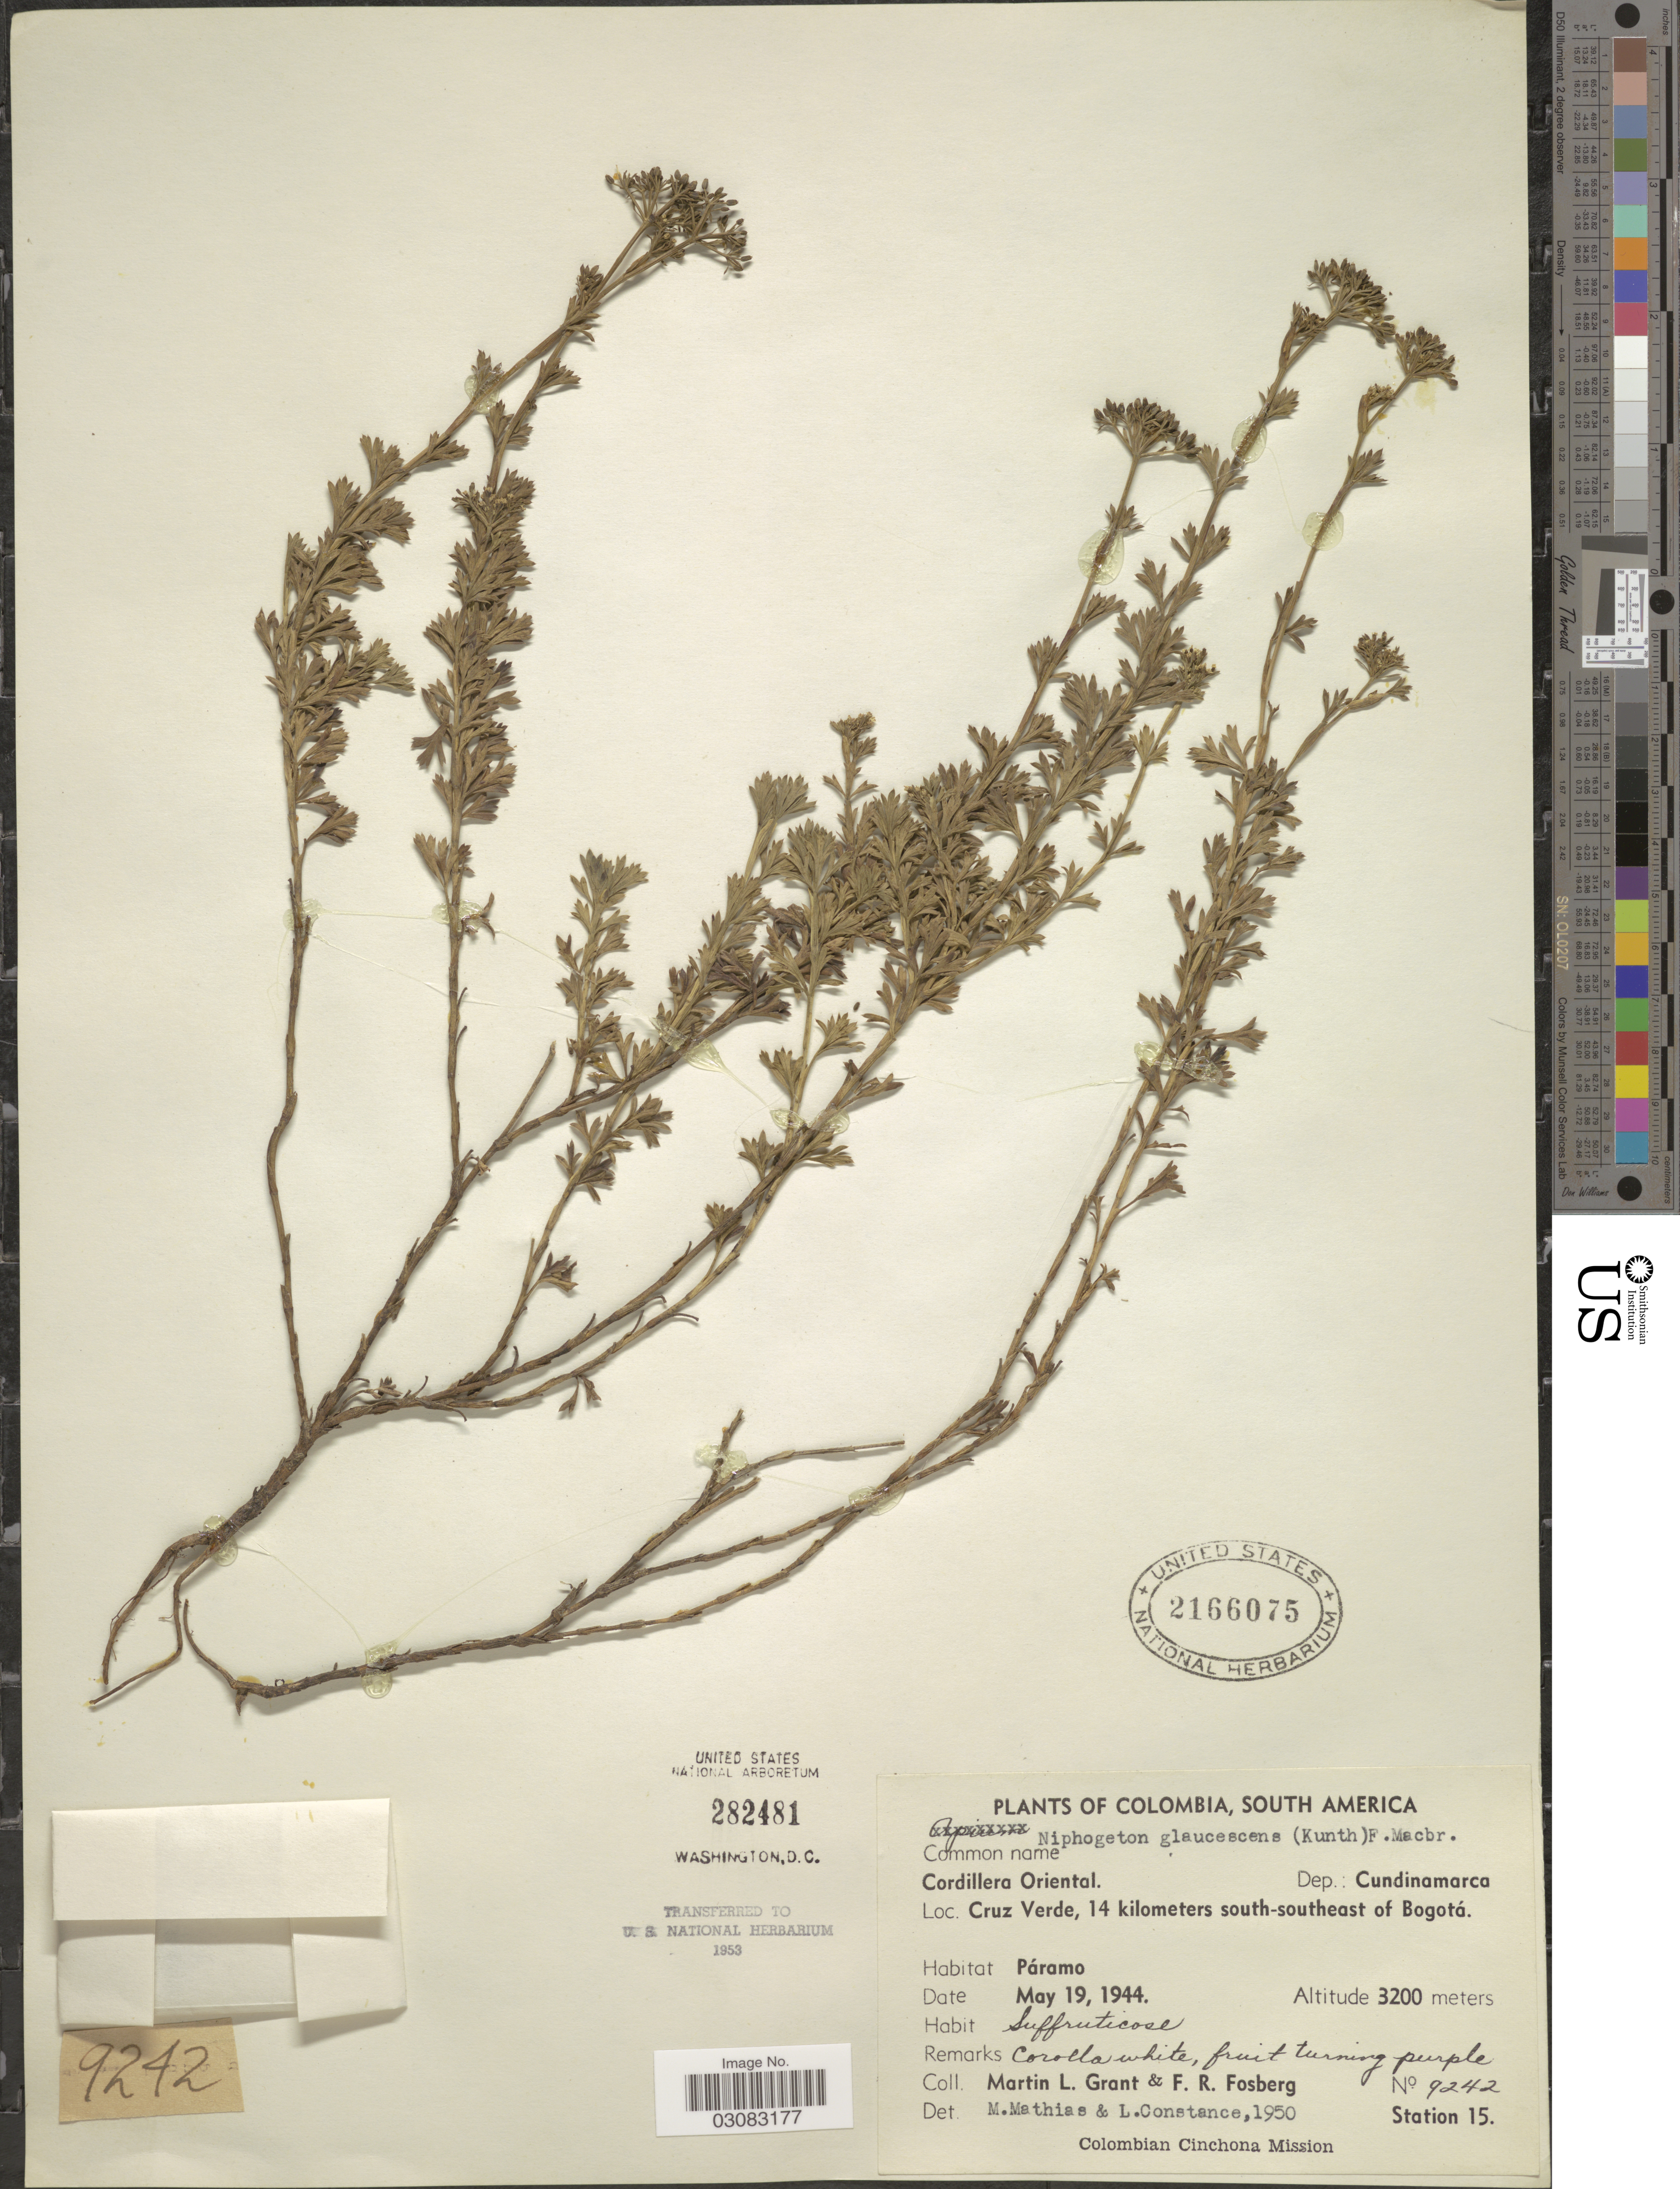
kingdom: Plantae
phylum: Tracheophyta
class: Magnoliopsida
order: Apiales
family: Apiaceae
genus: Niphogeton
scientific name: Niphogeton glaucescens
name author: (Kunth) J.F. Macbr.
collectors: M. L. Grant & F. R. Fosberg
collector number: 9242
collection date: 1944-05-19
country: Colombia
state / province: Cundinamarca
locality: South America. Cordillera Oriental. Dep.: Cundinamarca. Cruz Verde, 14 kilometers south-southeast of Bogotá.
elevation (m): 3200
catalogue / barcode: US 2166075